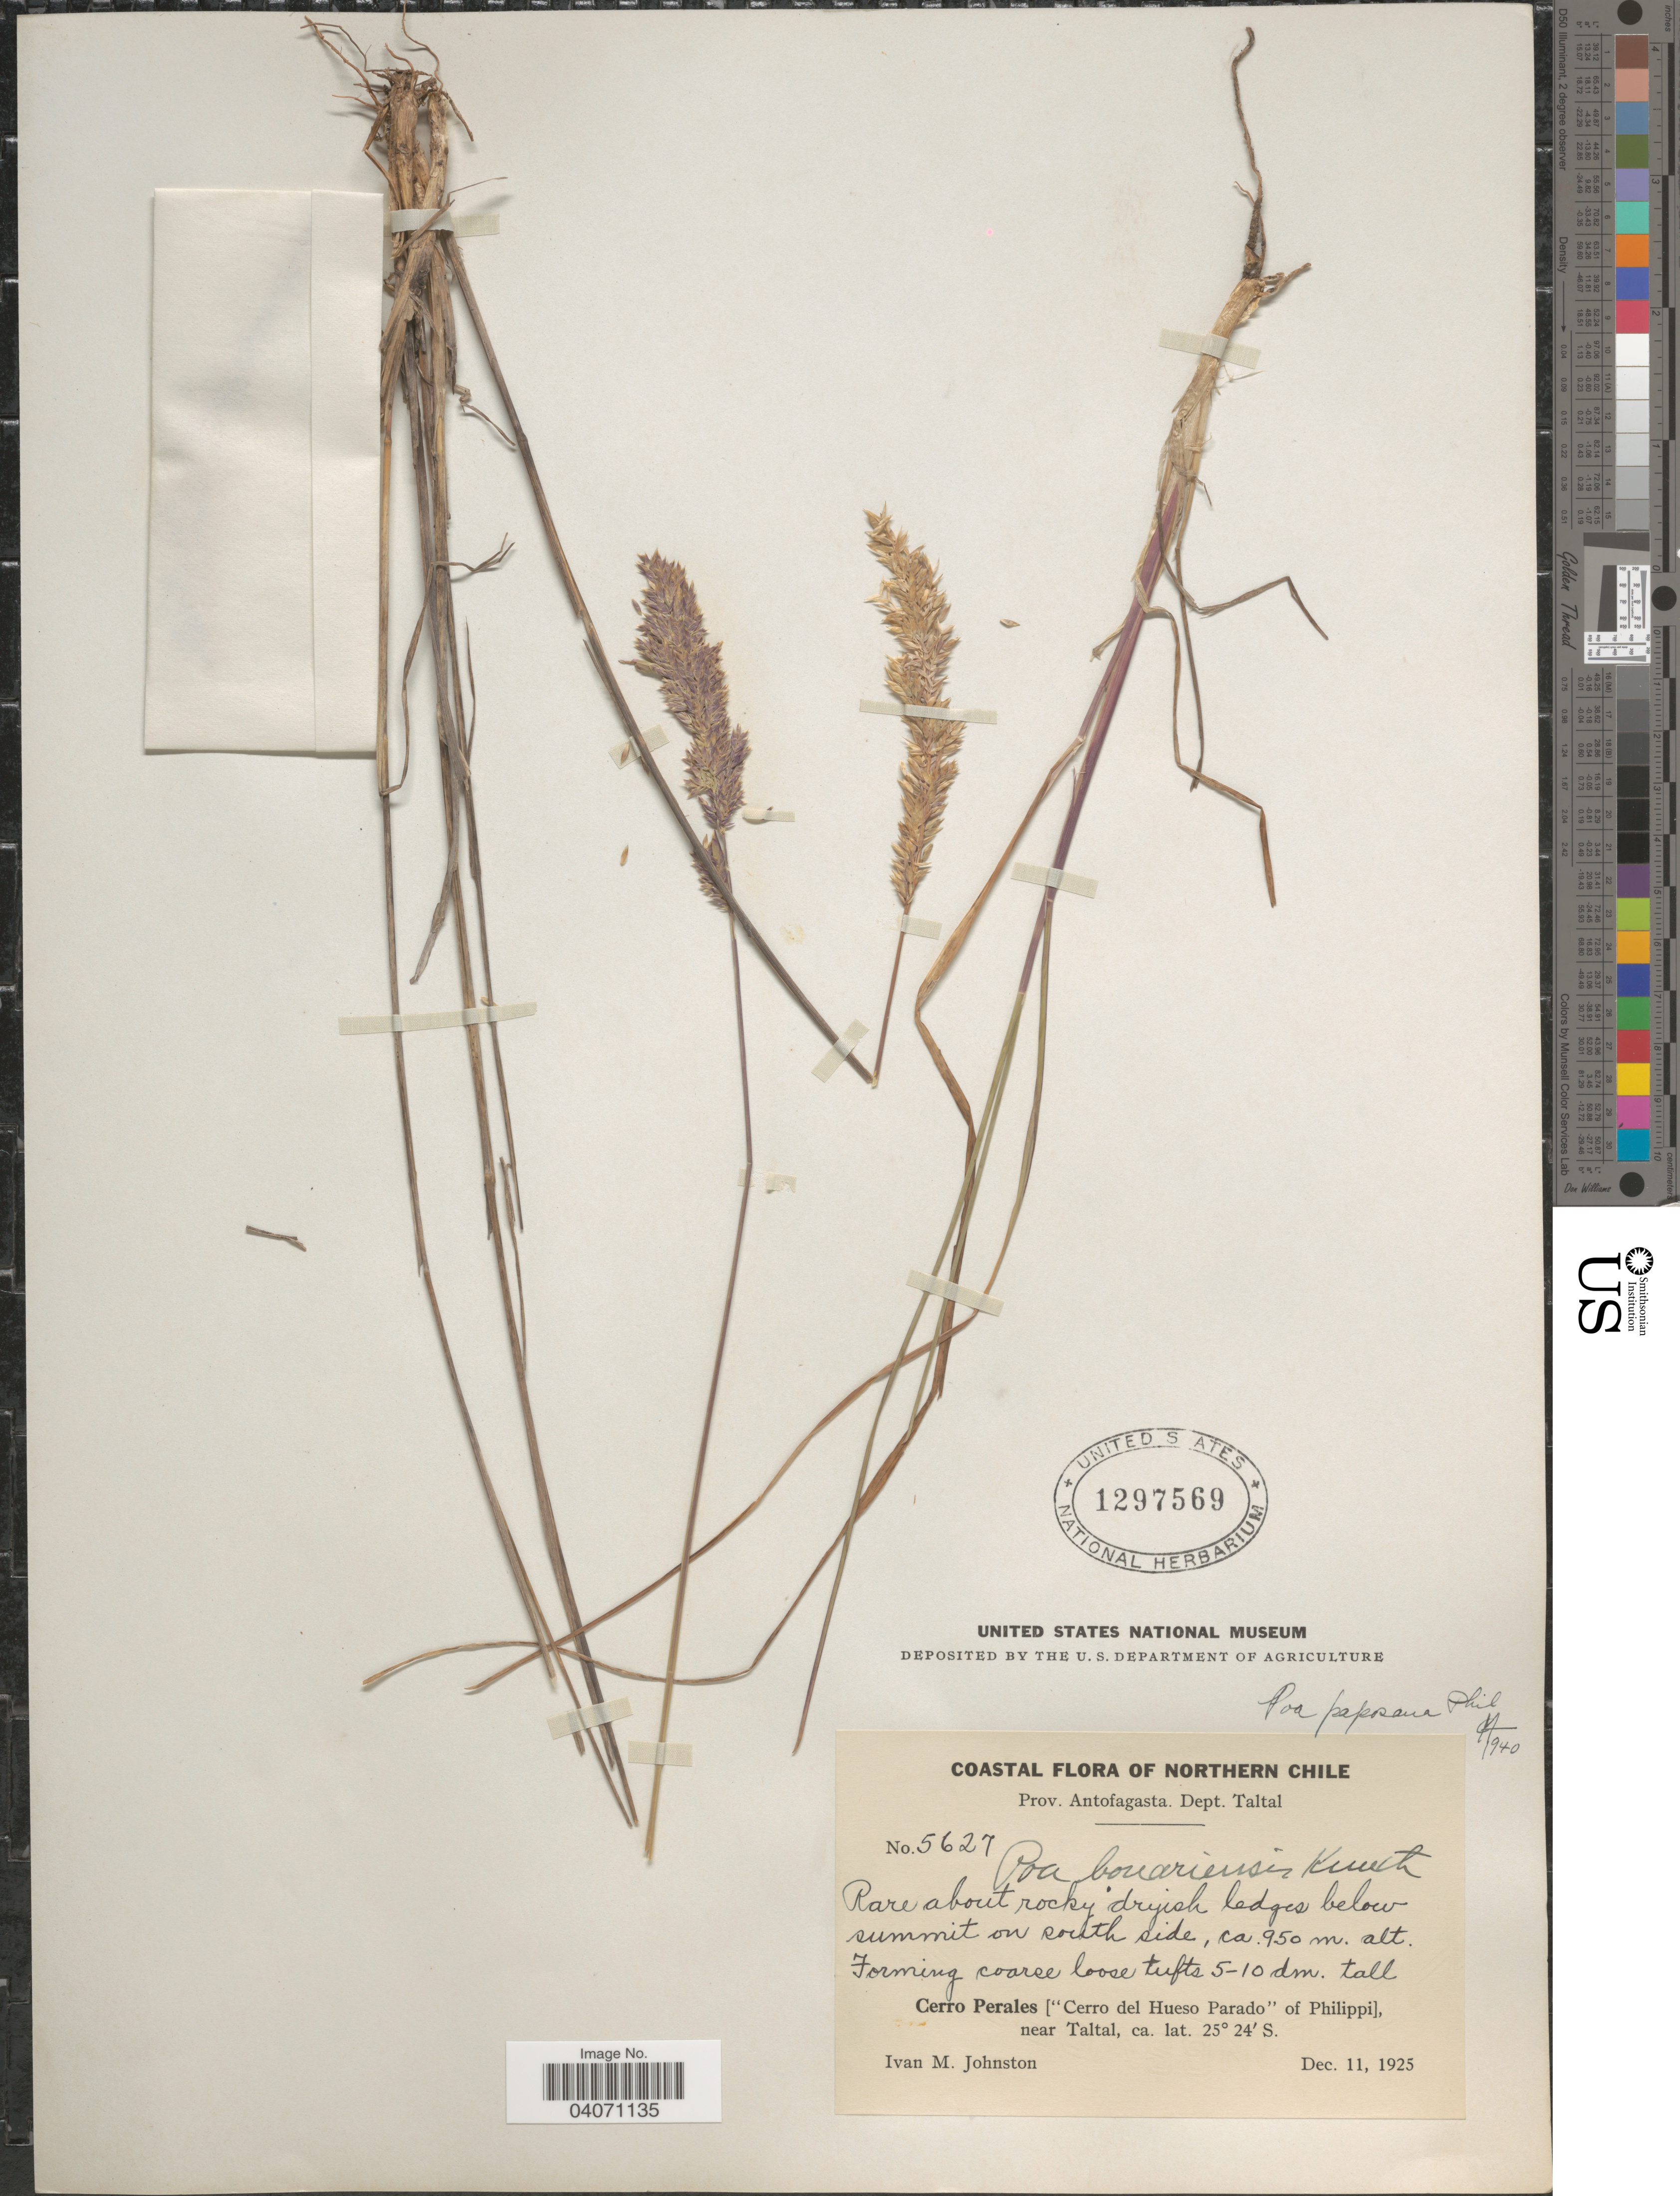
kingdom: Plantae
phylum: Tracheophyta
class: Liliopsida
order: Poales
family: Poaceae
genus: Poa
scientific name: Poa paposana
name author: Phil.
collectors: I.M. Johnston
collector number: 5627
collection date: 1925-12-11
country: Chile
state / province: Antofagasta (II)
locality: Northern Chile. Dept. Taltal. Below summit on south side. Cerro Perales ["Cerro del Hueso Parado" of Philippi], near Taltal.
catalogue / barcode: US 1297569